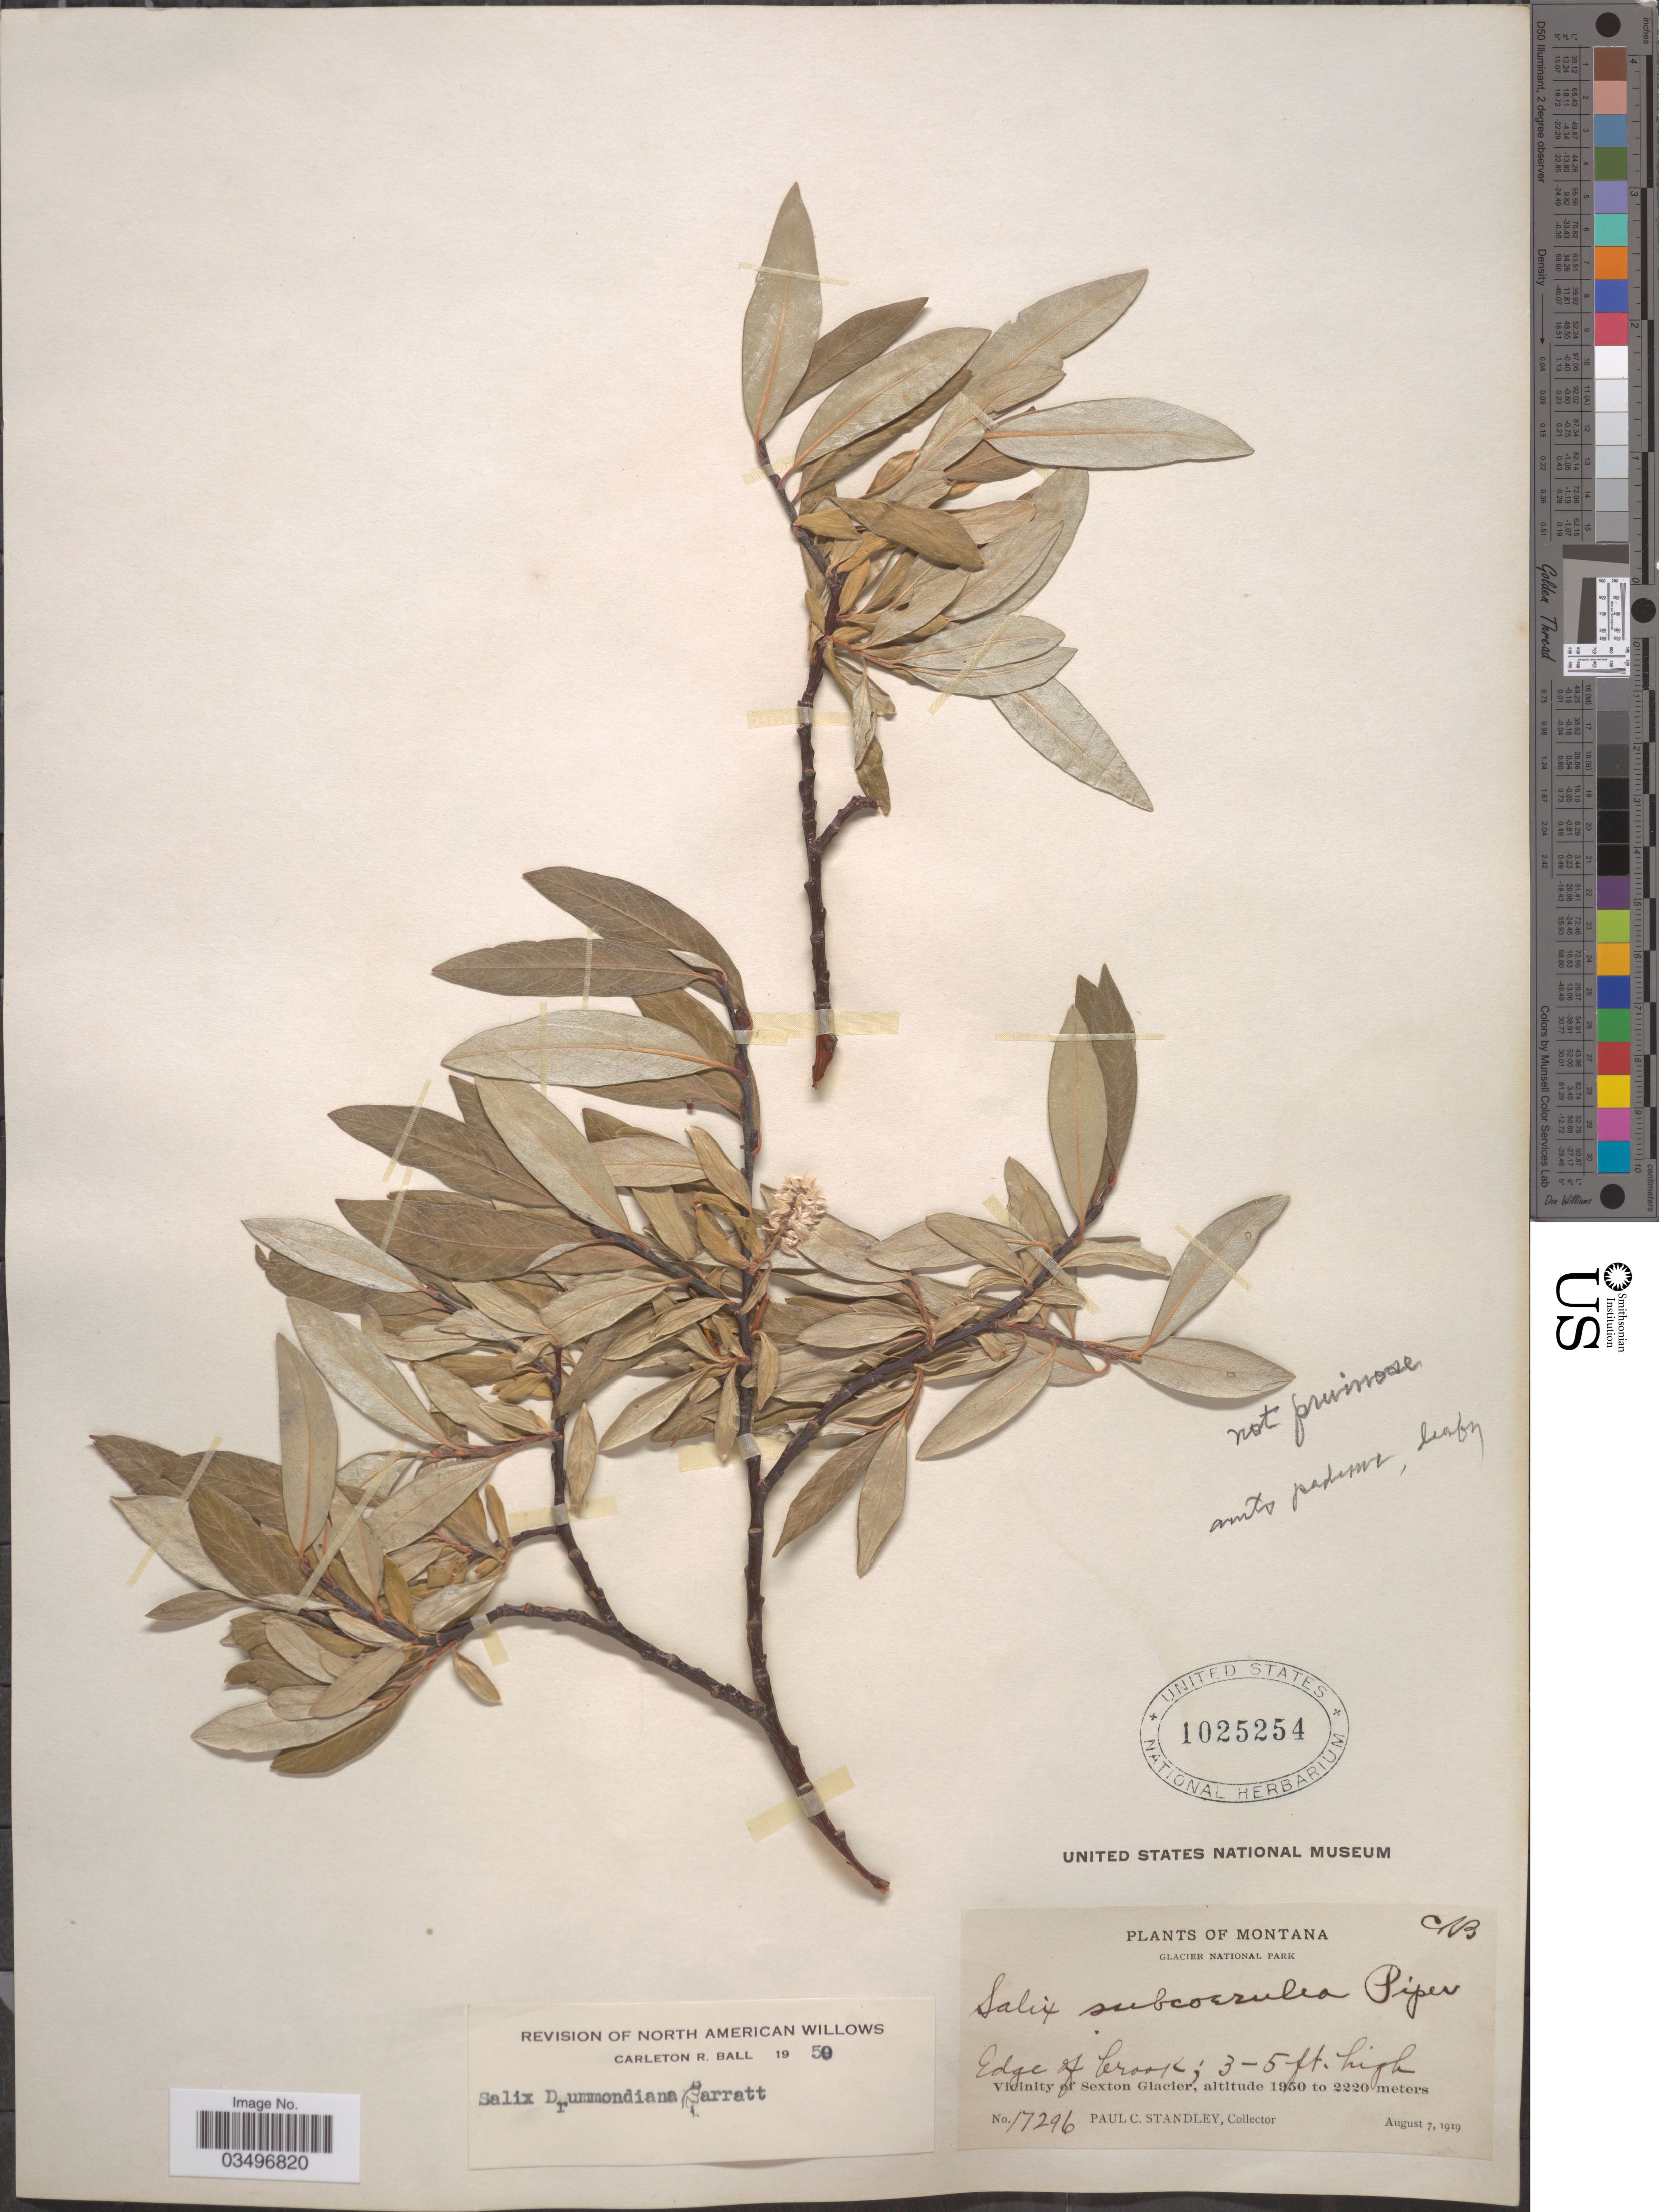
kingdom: Plantae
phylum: Tracheophyta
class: Magnoliopsida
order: Malpighiales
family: Salicaceae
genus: Salix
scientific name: Salix drummondiana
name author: Barratt ex Hook.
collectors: P. C. Standley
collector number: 17296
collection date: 1919-08-07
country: United States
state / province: Montana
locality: Glacier National Park. Edge of brook. Vicinity of Sexton Glacier.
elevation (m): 1950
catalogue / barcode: US 1025254